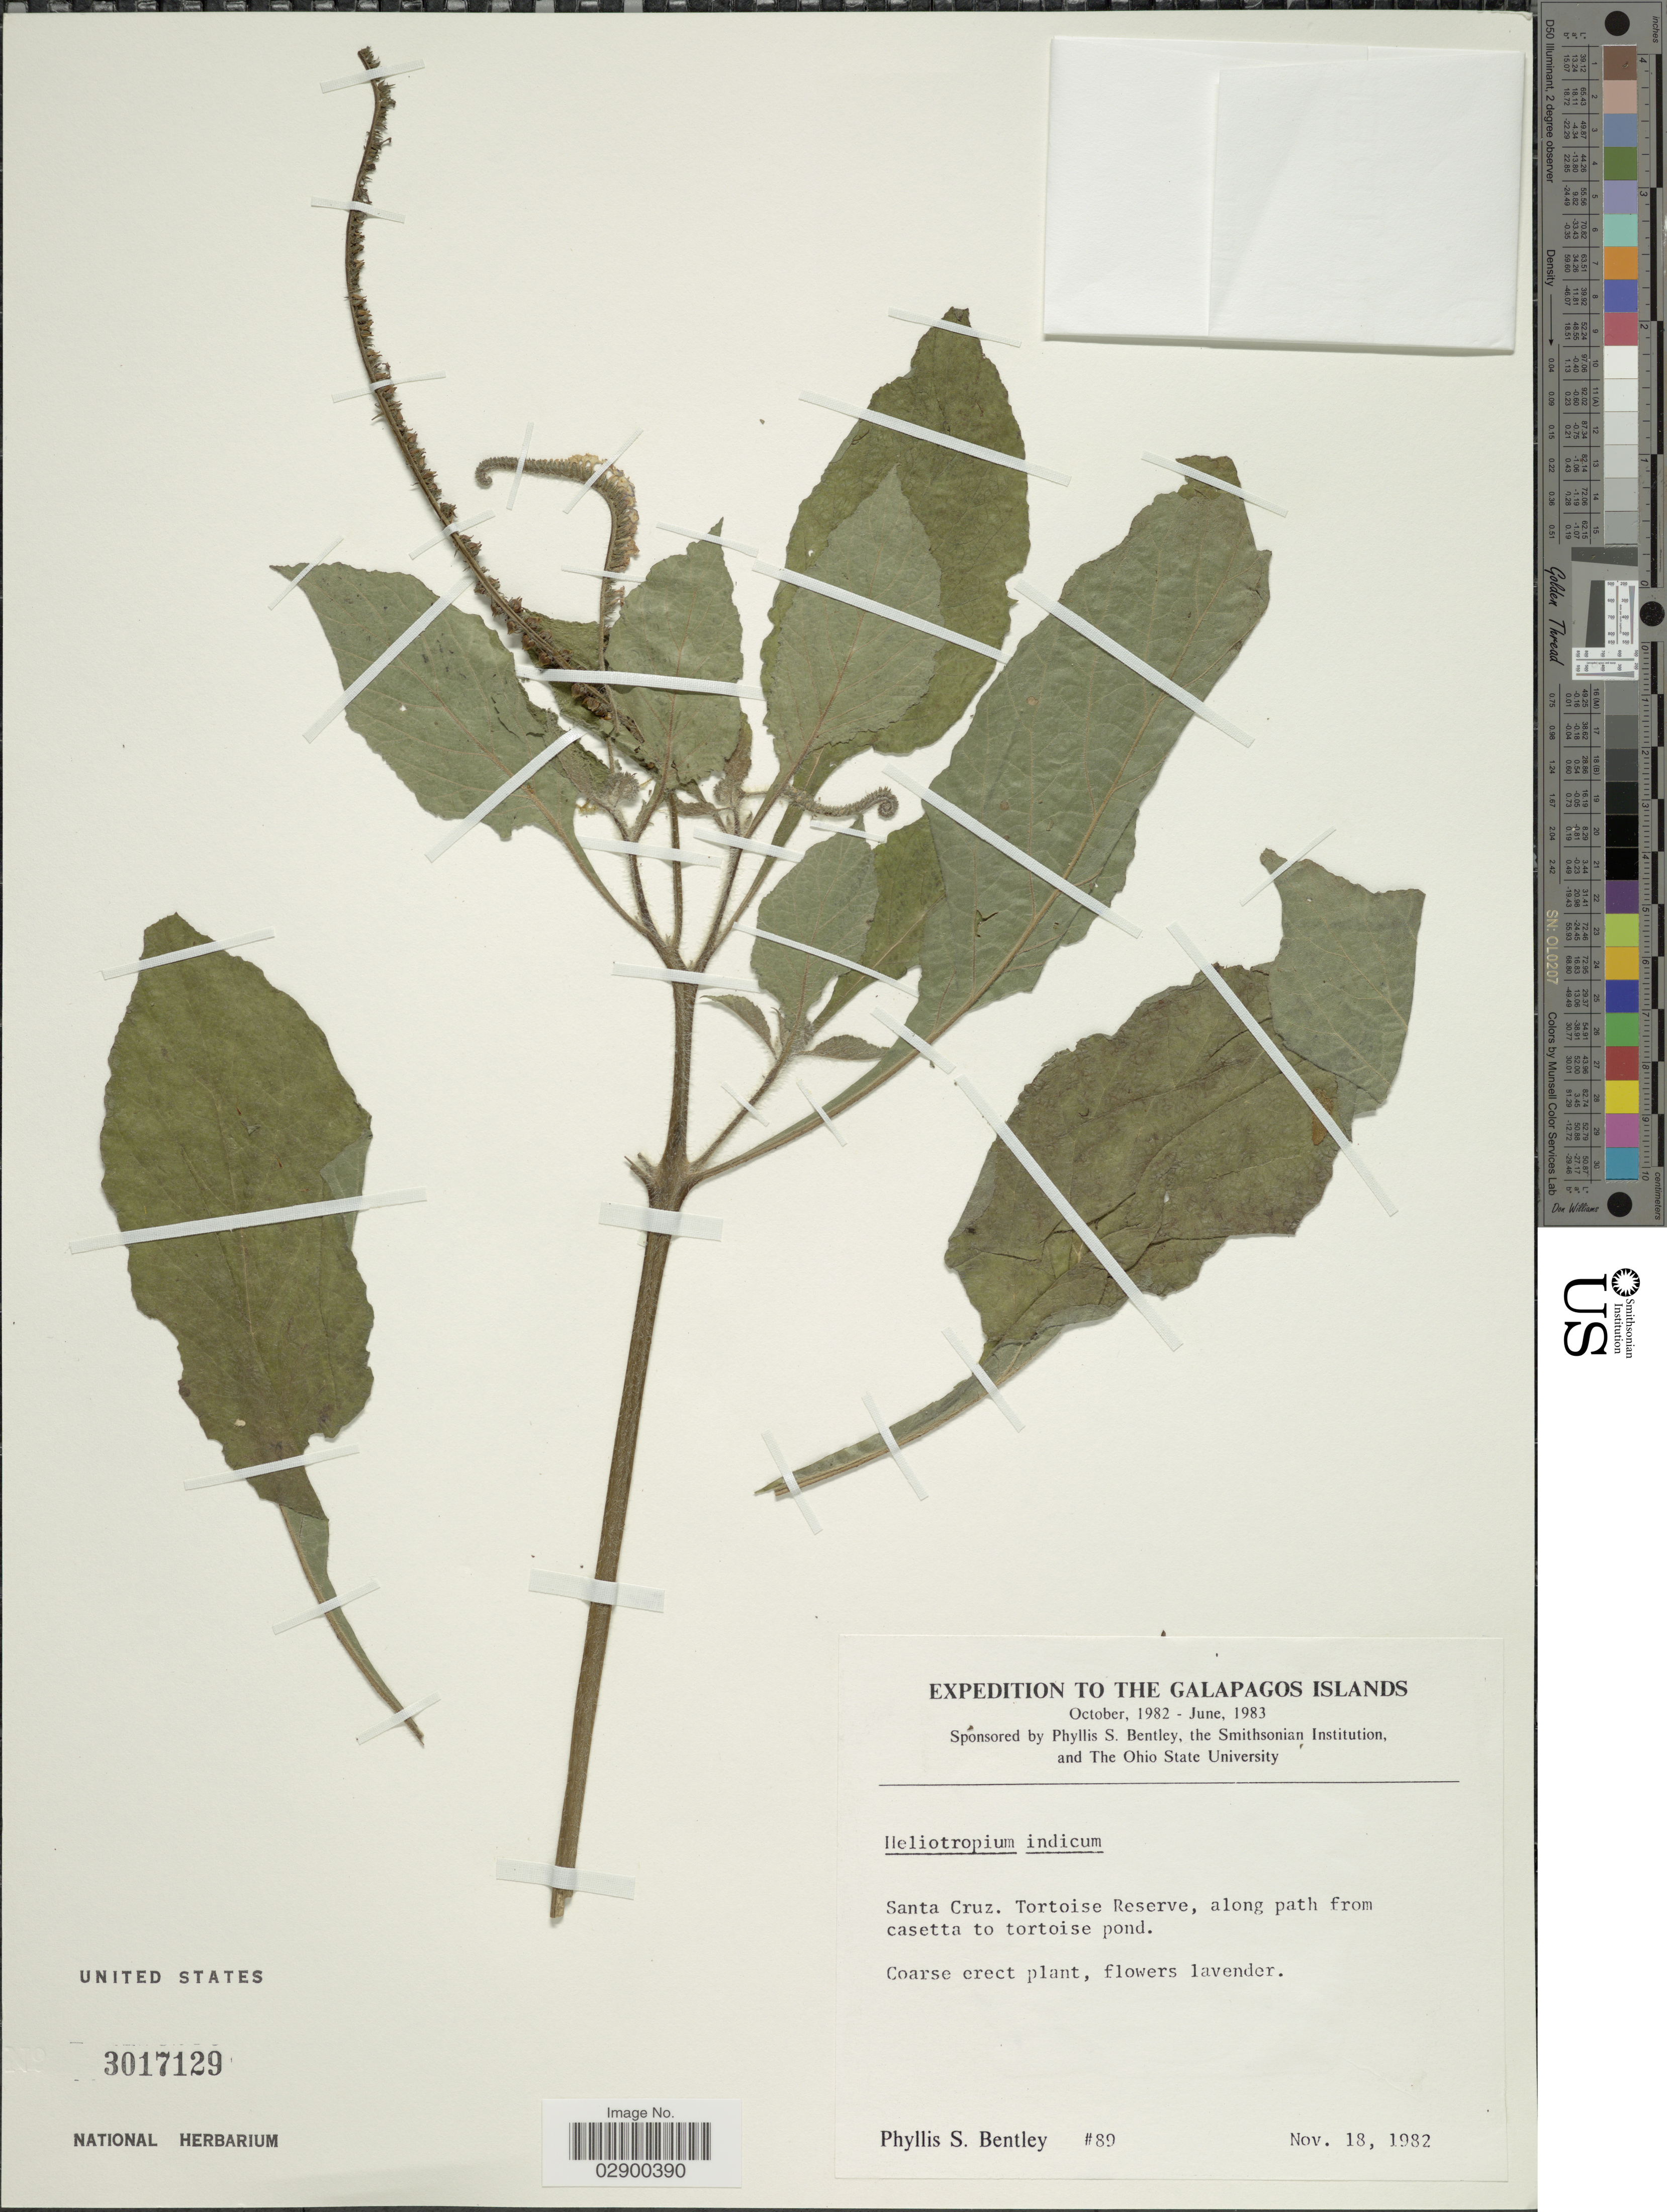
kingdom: Plantae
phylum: Tracheophyta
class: Magnoliopsida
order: Boraginales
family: Heliotropiaceae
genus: Heliotropium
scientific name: Heliotropium indicum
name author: L.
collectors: P. S. Bentley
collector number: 89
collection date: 1982-11-18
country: Ecuador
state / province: Colón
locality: Galapagos Islands, Santa Cruz, Tortoise Reserve, along path from casetta to tortoise pond.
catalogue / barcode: US 3017129